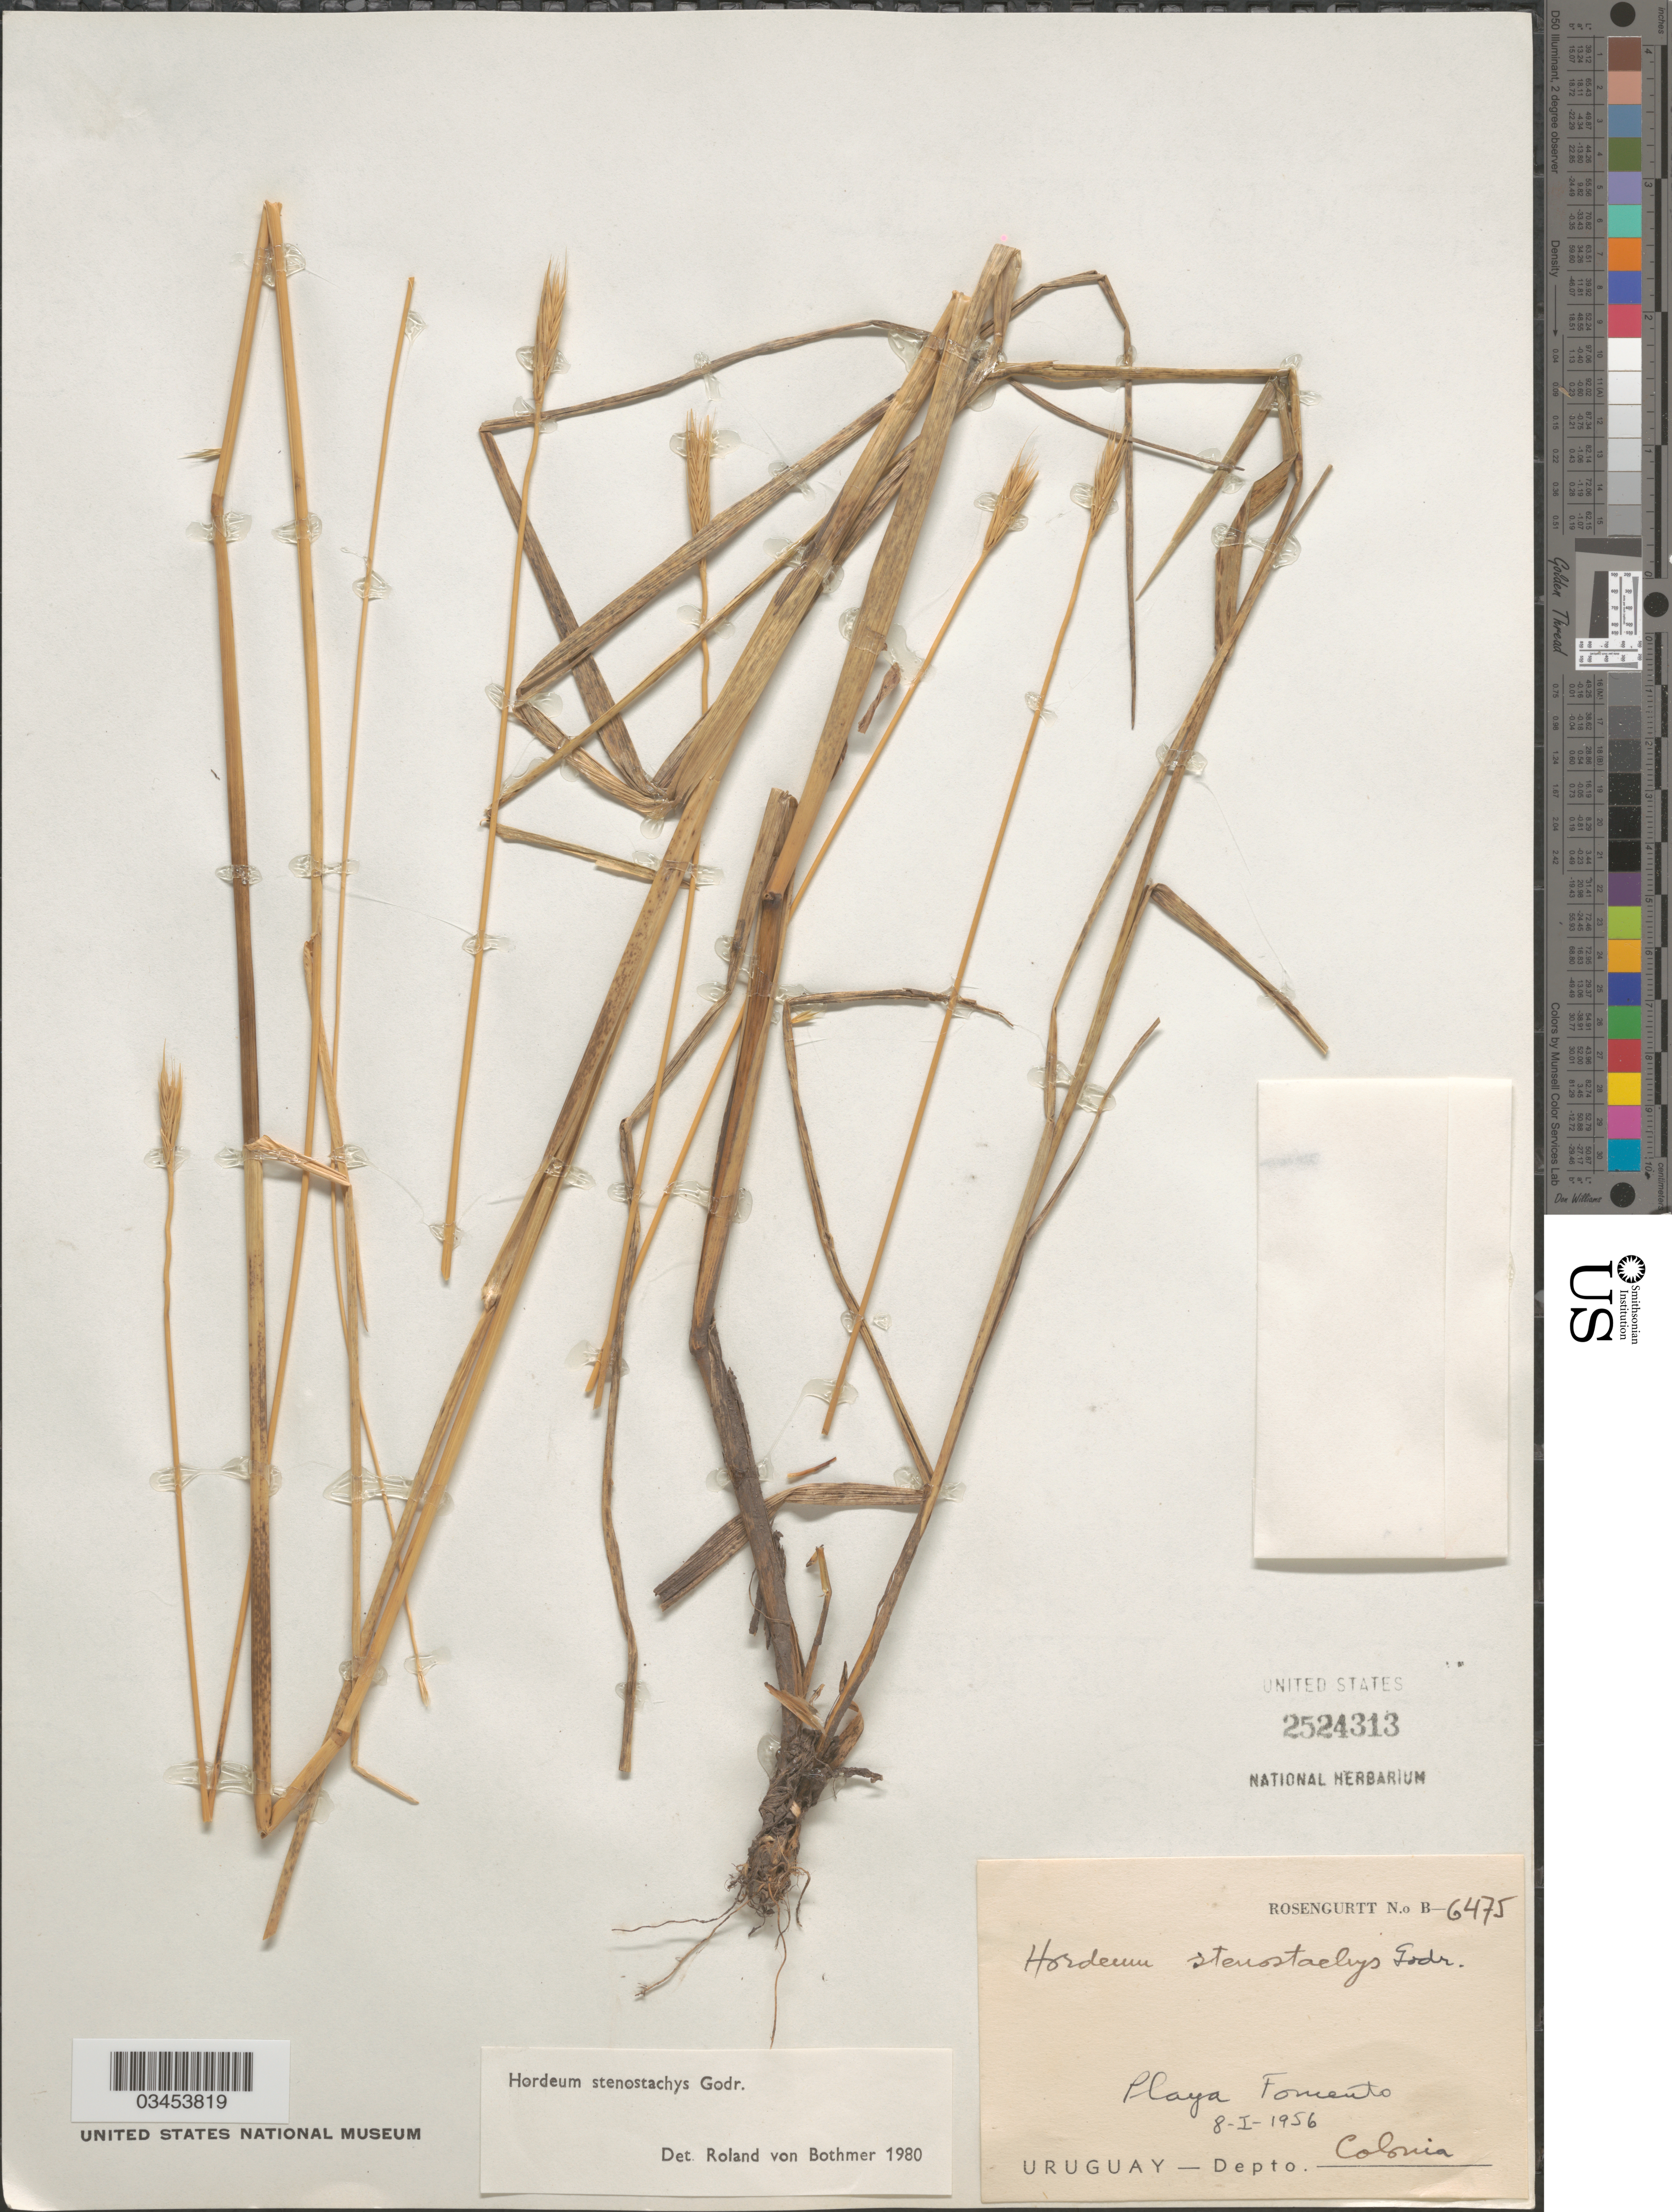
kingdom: Plantae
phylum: Tracheophyta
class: Liliopsida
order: Poales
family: Poaceae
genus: Hordeum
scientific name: Hordeum stenostachys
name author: Godr.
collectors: Rosengurtt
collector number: B-6475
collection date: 1956-01-08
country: Uruguay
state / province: Colonia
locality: Playa Fomento. Depto. Colonia.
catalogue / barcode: US 2524313